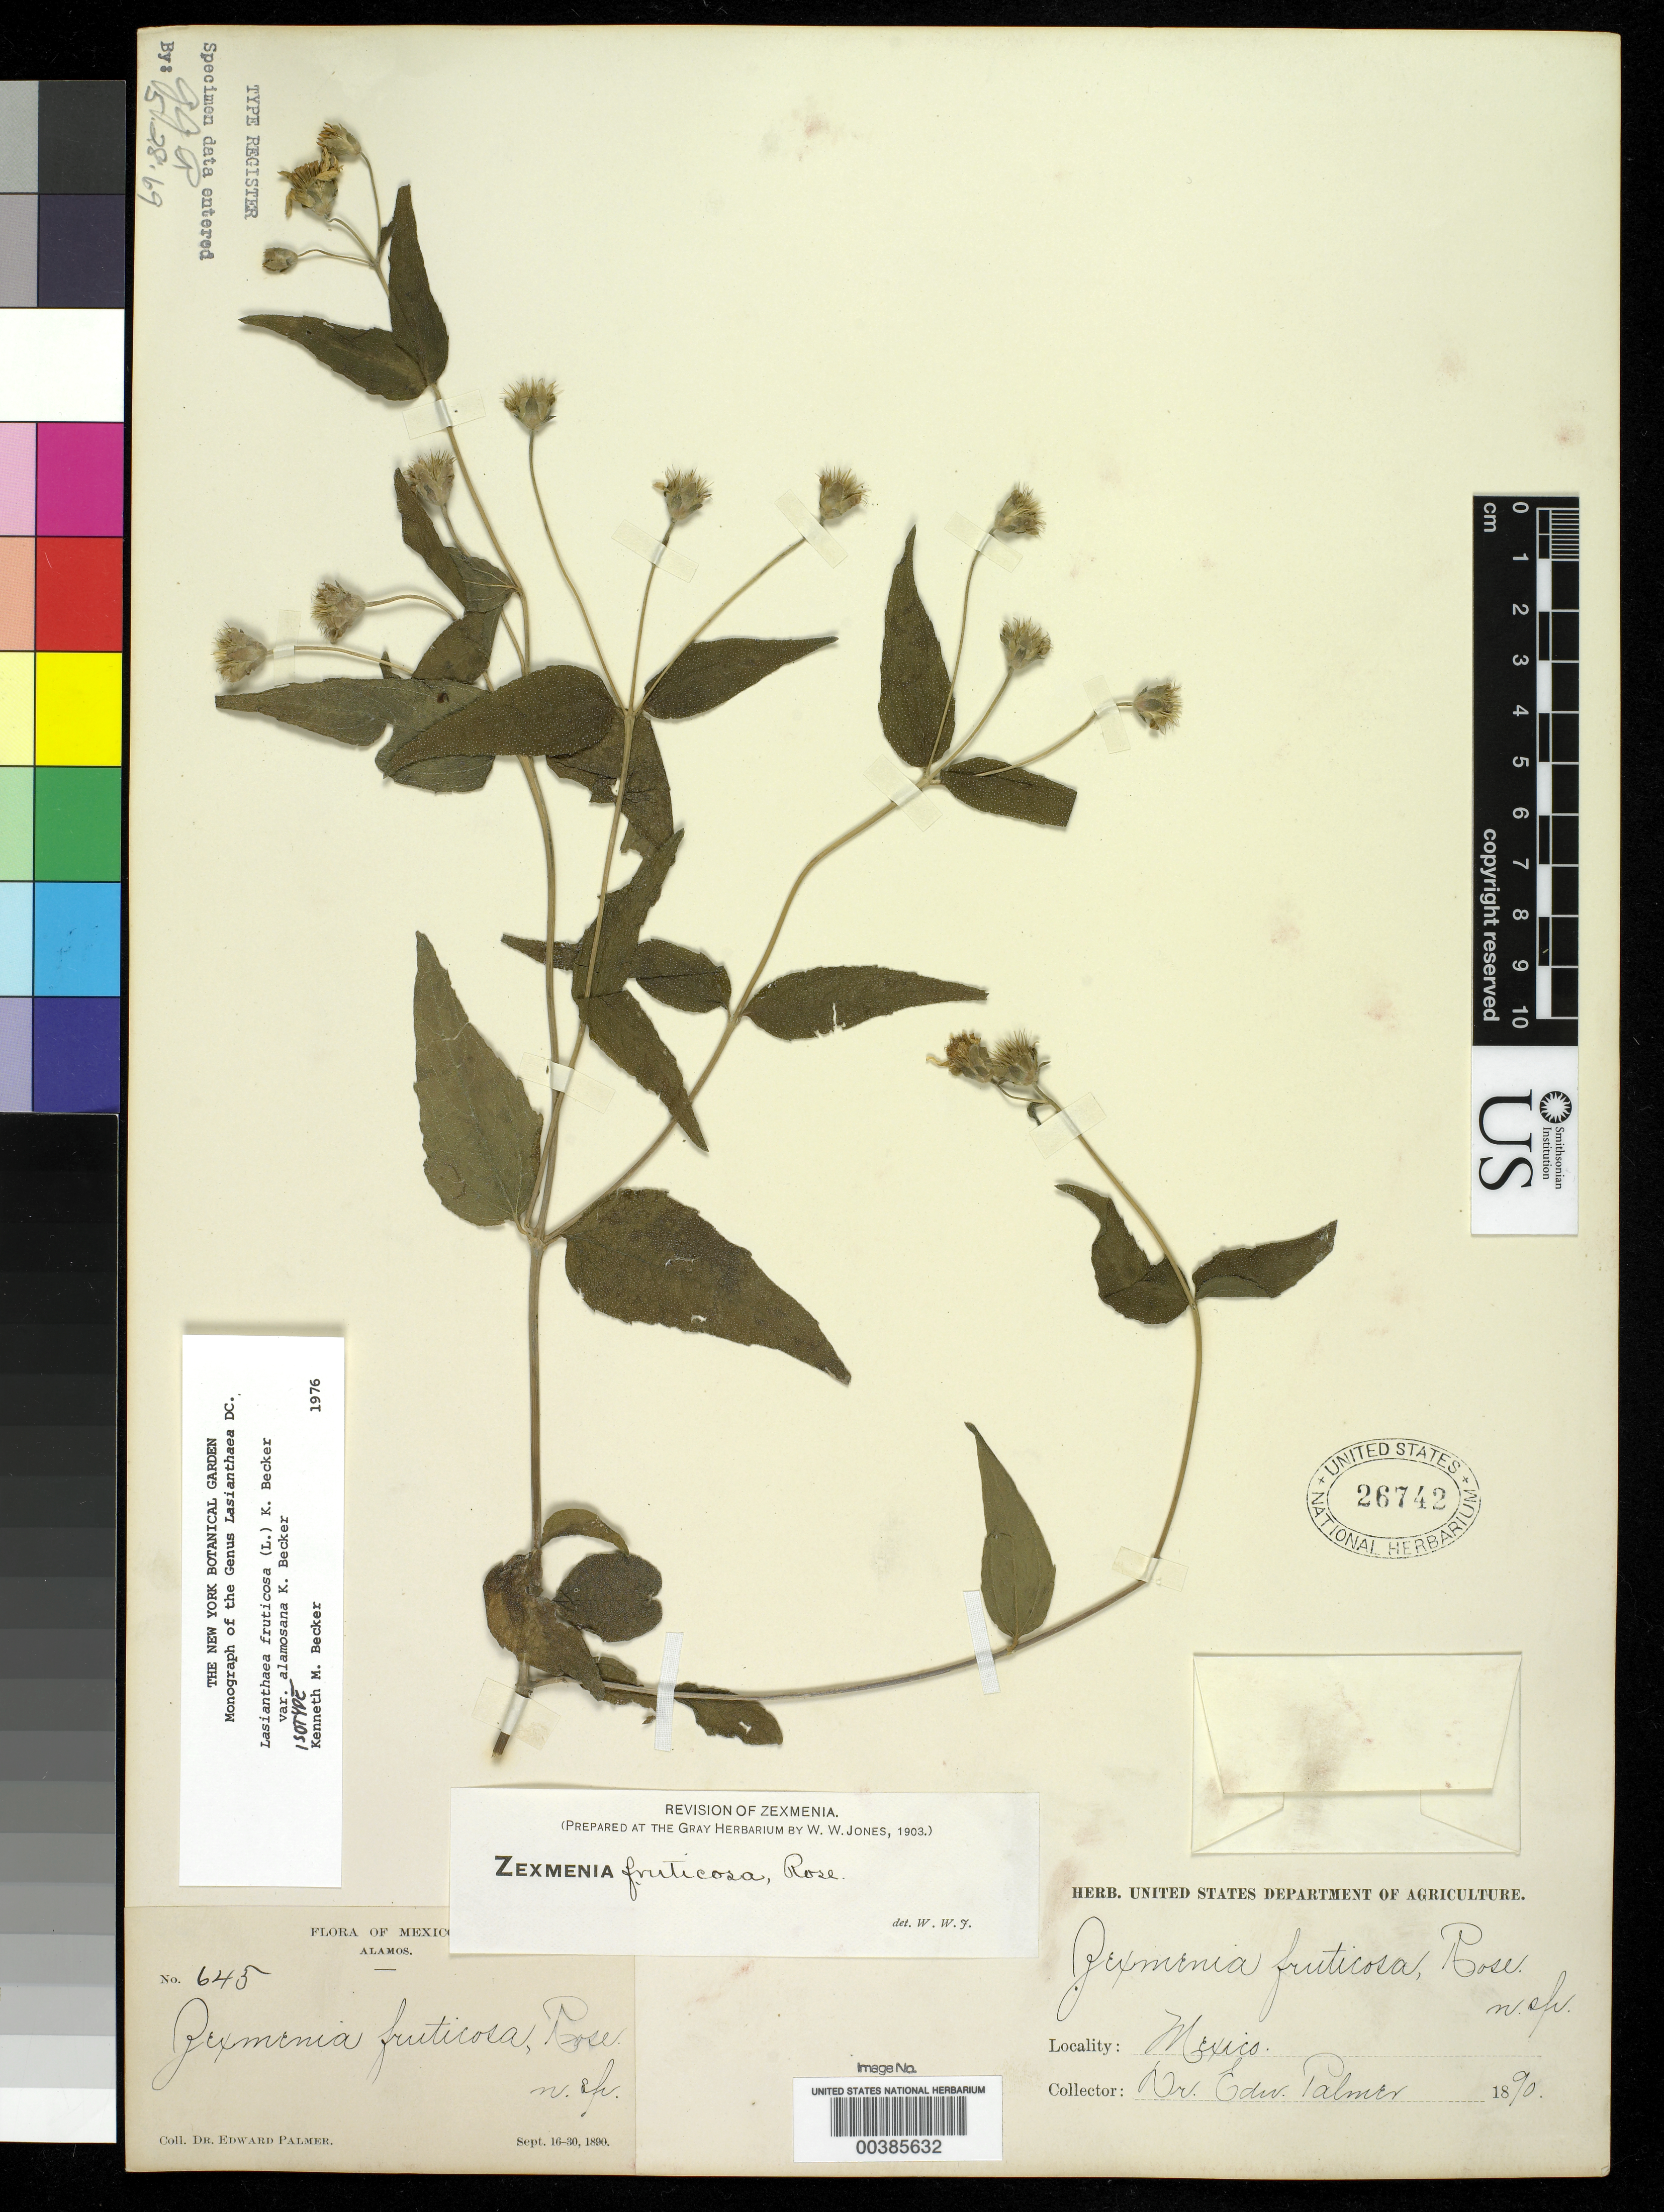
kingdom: Plantae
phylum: Tracheophyta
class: Magnoliopsida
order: Asterales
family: Asteraceae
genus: Zexmenia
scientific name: Zexmenia fruticosa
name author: Rose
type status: Isotype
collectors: E. Palmer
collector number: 645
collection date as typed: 16 Sep 1890 to 30 Sep 1890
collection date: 1890-09-16/1890-09-30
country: Mexico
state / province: Sonora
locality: Alamos.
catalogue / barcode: US 26742